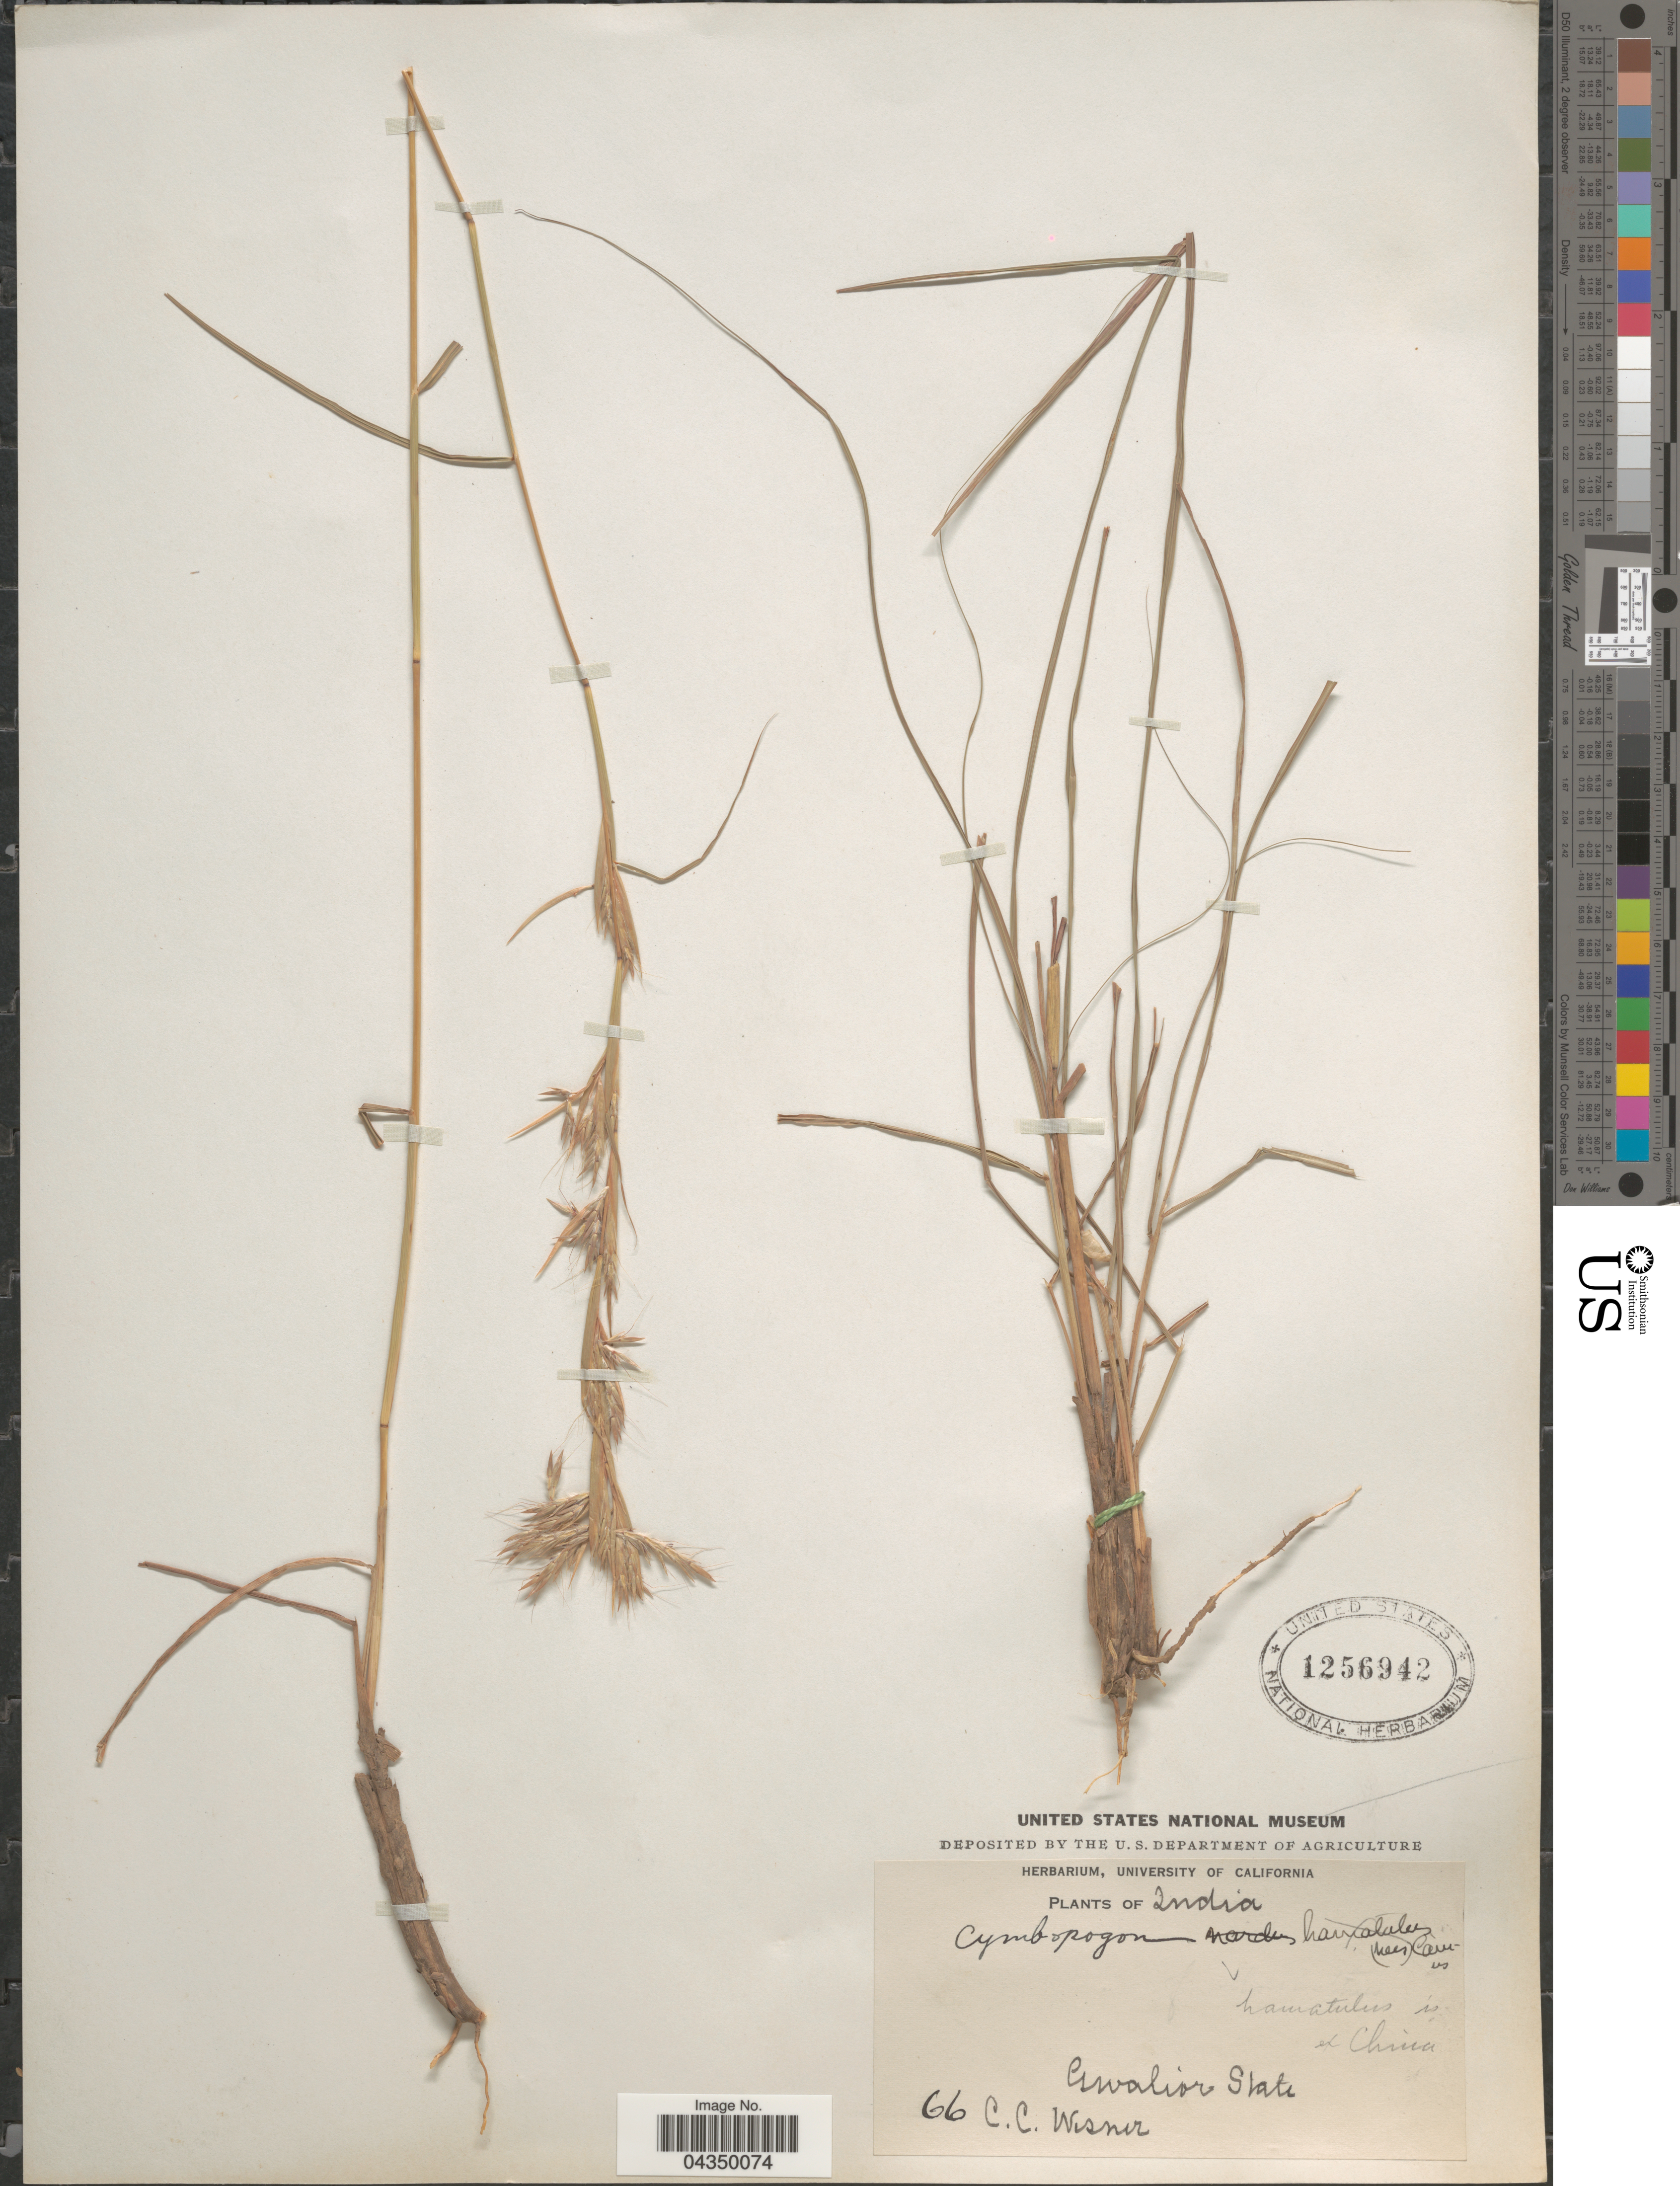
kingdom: Plantae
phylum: Tracheophyta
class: Liliopsida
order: Poales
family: Poaceae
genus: Cymbopogon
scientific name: Cymbopogon nardus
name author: (L.) Rendle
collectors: C. Wisner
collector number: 66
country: India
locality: Gwalior State.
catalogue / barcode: US 1256942